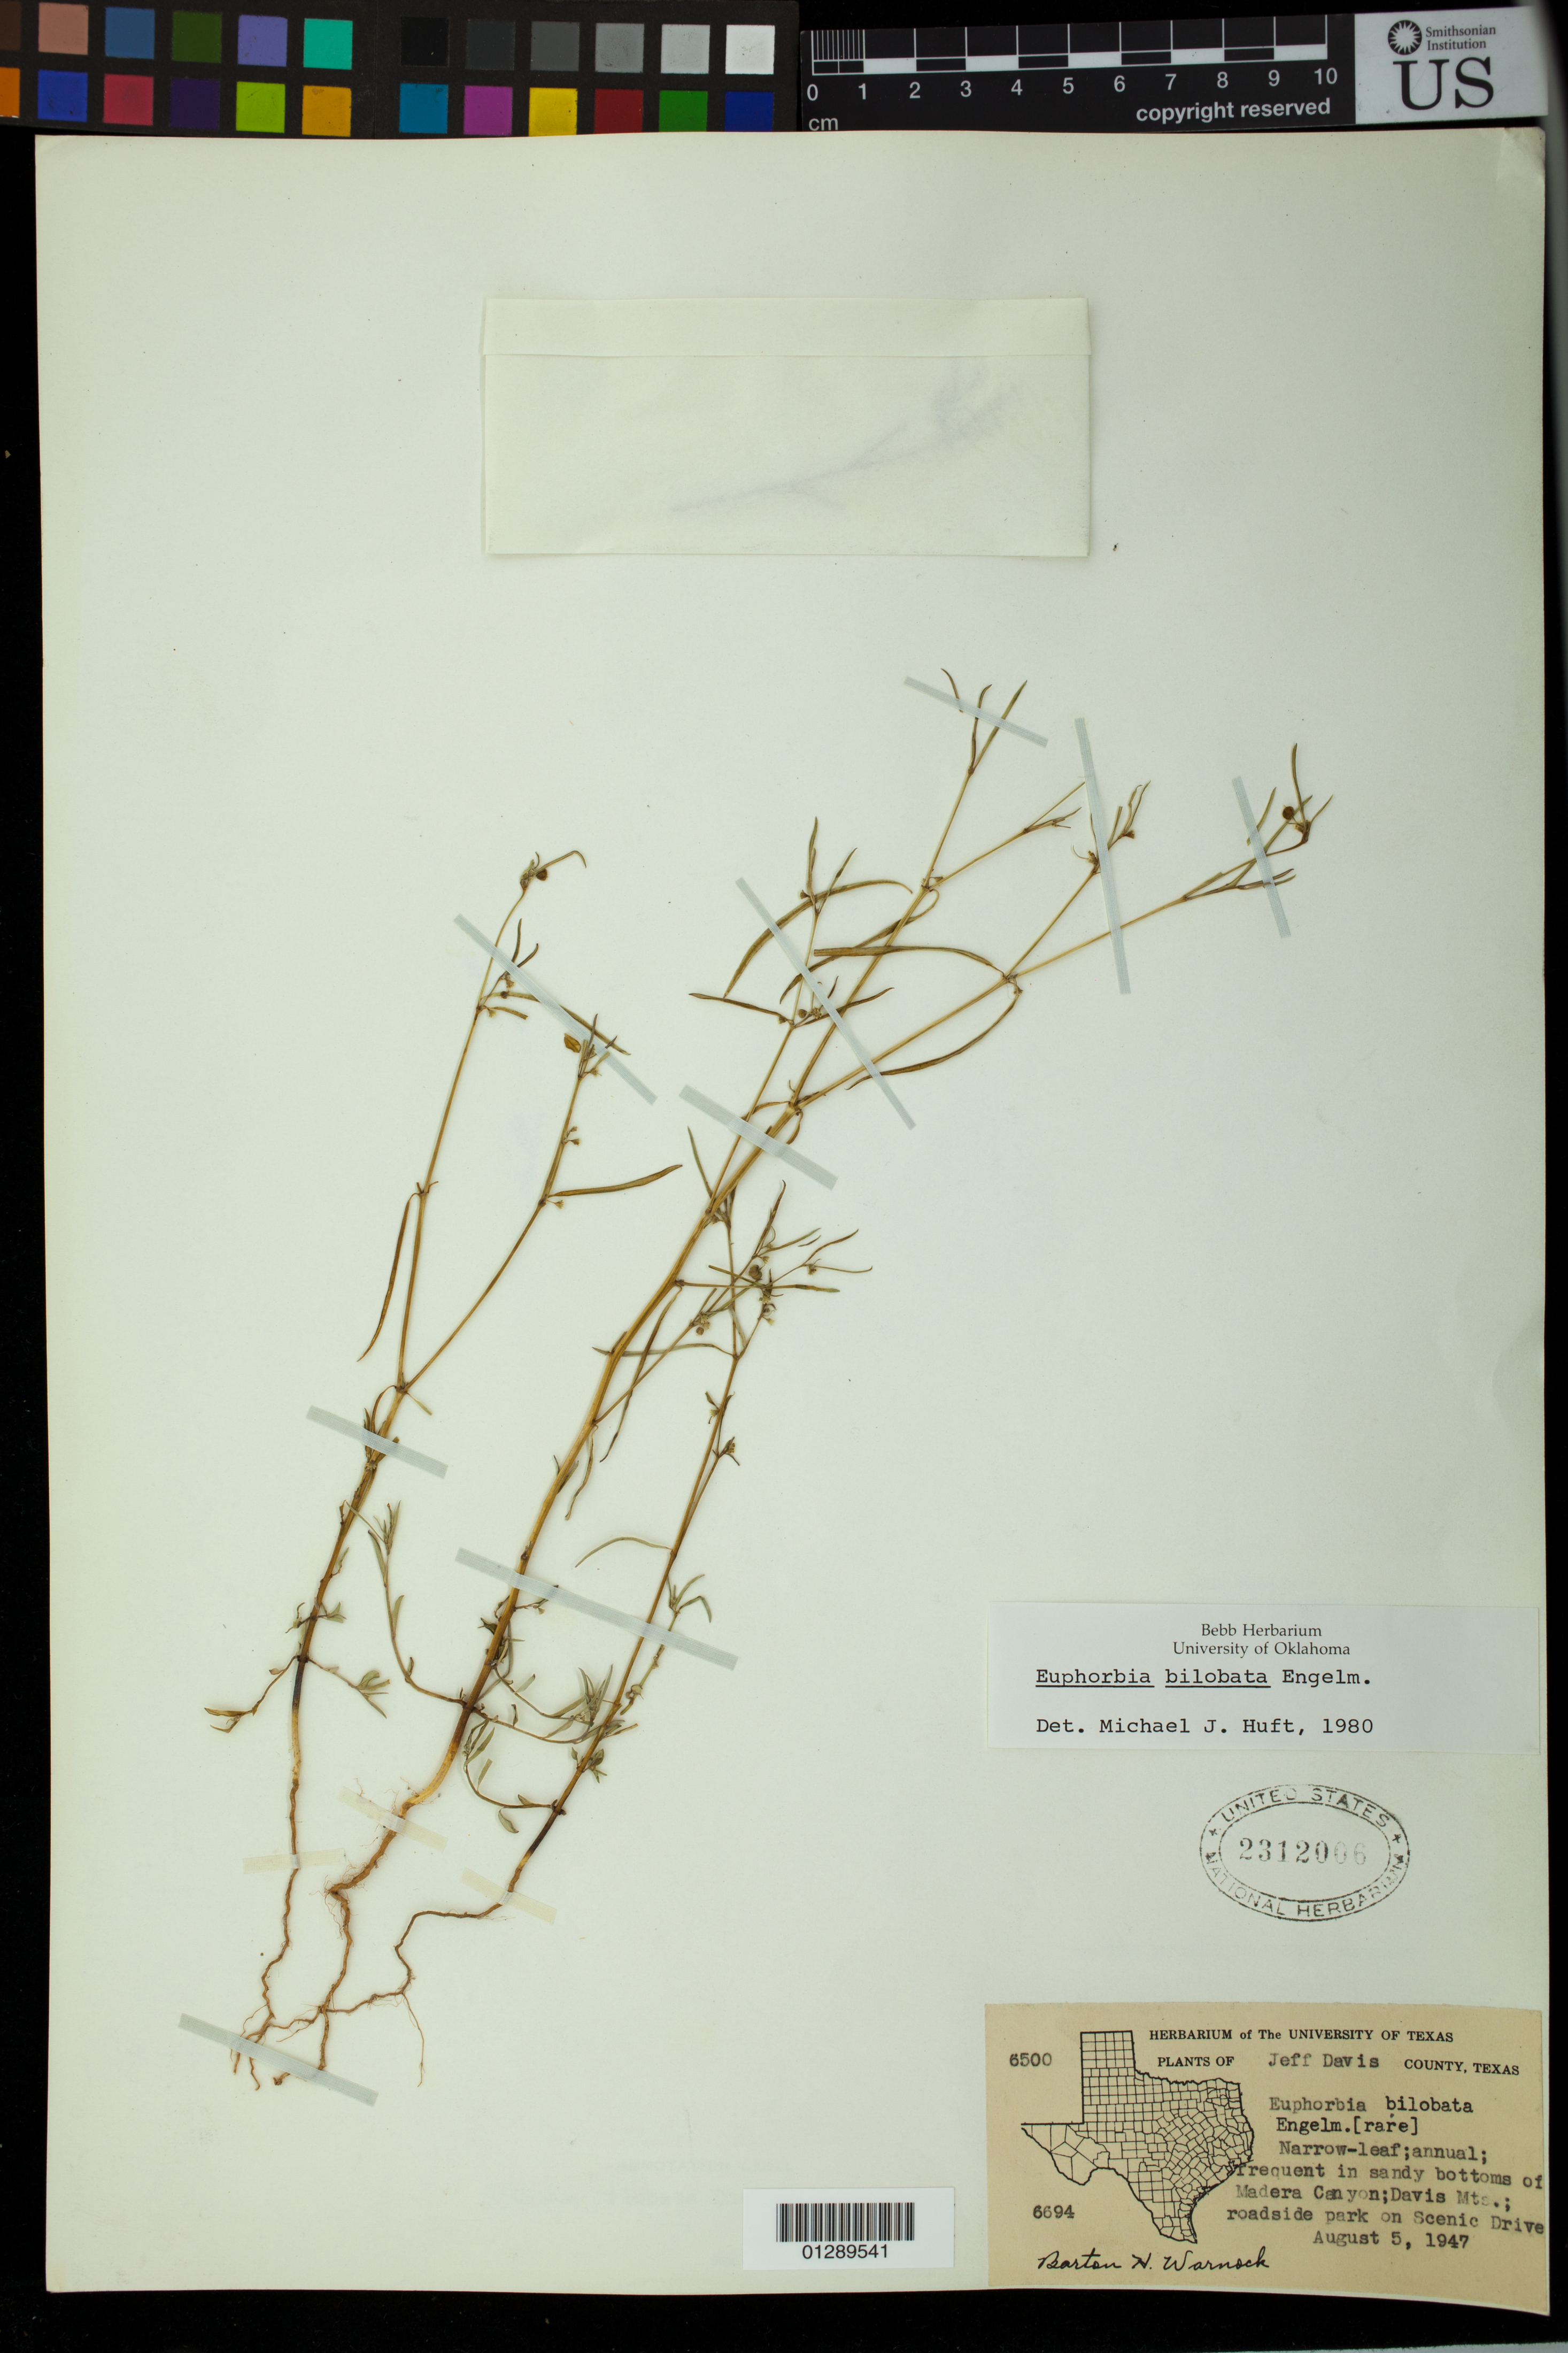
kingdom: Plantae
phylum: Tracheophyta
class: Magnoliopsida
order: Malpighiales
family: Euphorbiaceae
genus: Euphorbia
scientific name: Euphorbia bilobata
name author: Engelm. in Emory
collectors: B. H. Warnock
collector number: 6694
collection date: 1947-08-05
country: United States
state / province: Texas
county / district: Jeff Davis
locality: Madera Canyon; Davis Mts.; roadside park on Scenic Drive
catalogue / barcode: US 2312006